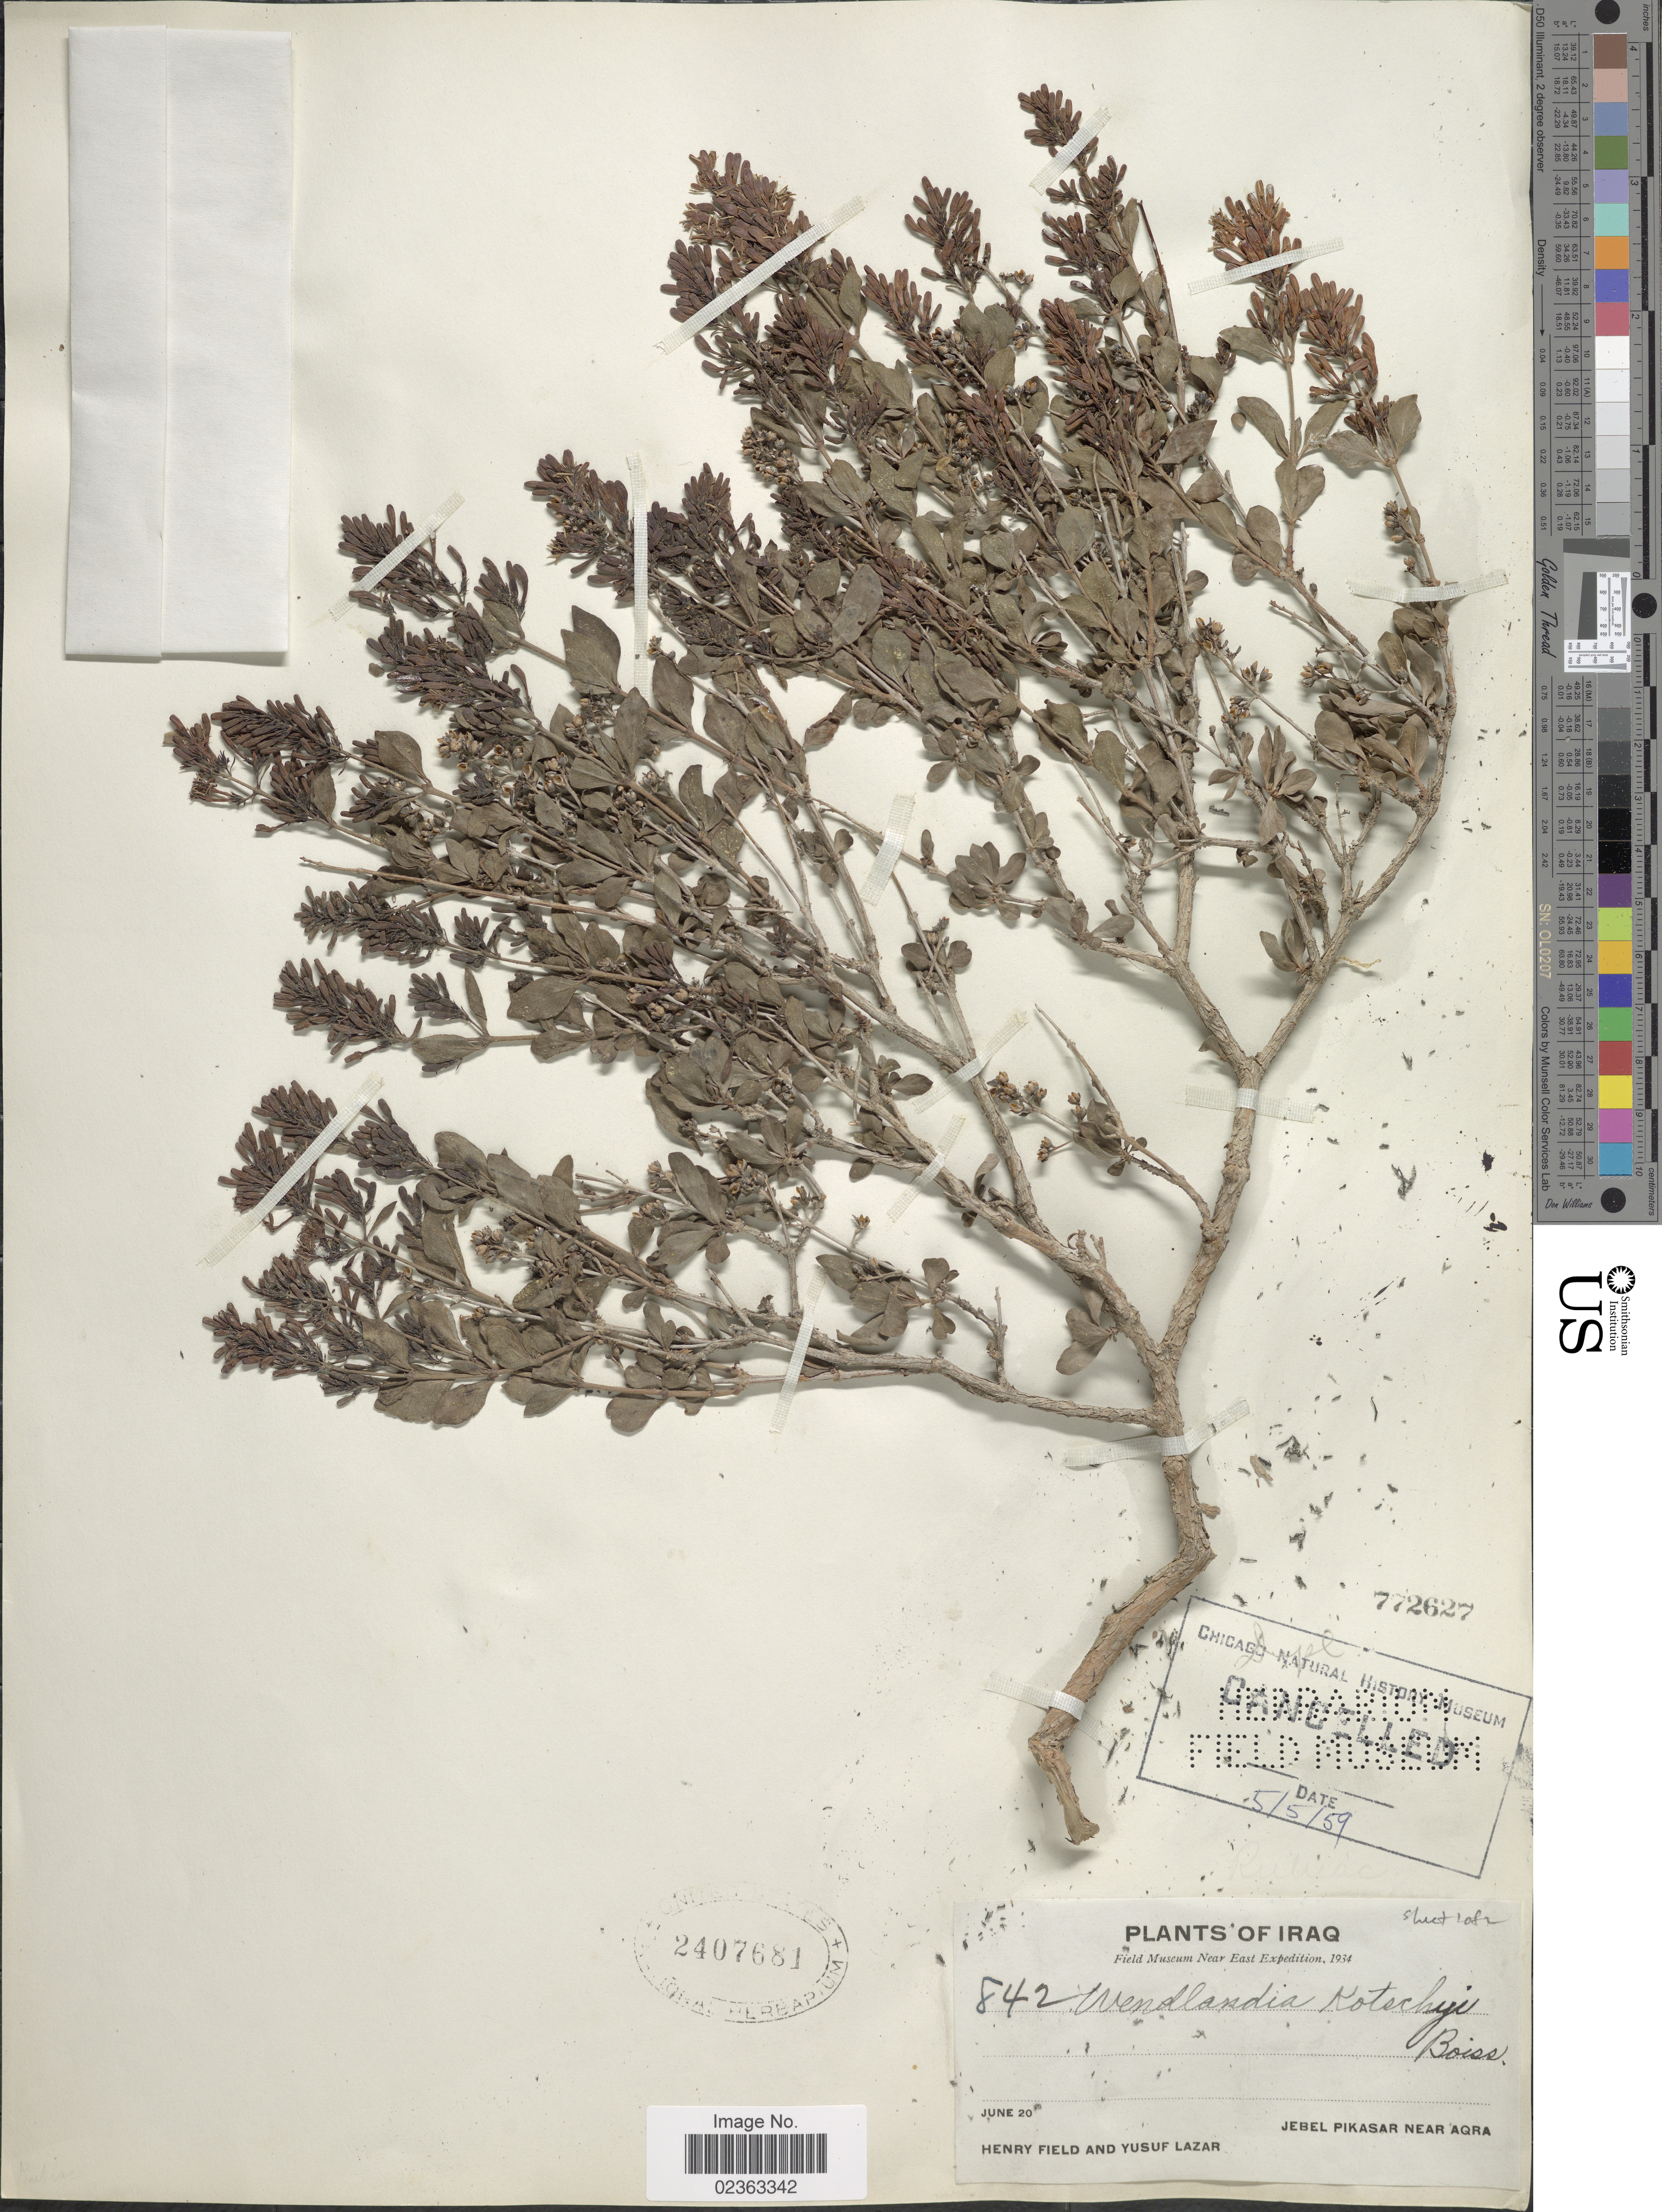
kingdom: Plantae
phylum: Tracheophyta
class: Magnoliopsida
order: Gentianales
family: Rubiaceae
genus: Wendlandia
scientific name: Wendlandia ligustroides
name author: (Boiss. & Hohen.) Blakelock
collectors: H. Field & Y. Lazar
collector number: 842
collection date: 1934-06-20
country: Iraq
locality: Jebel Pikasar near Aqra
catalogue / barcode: US 2407681